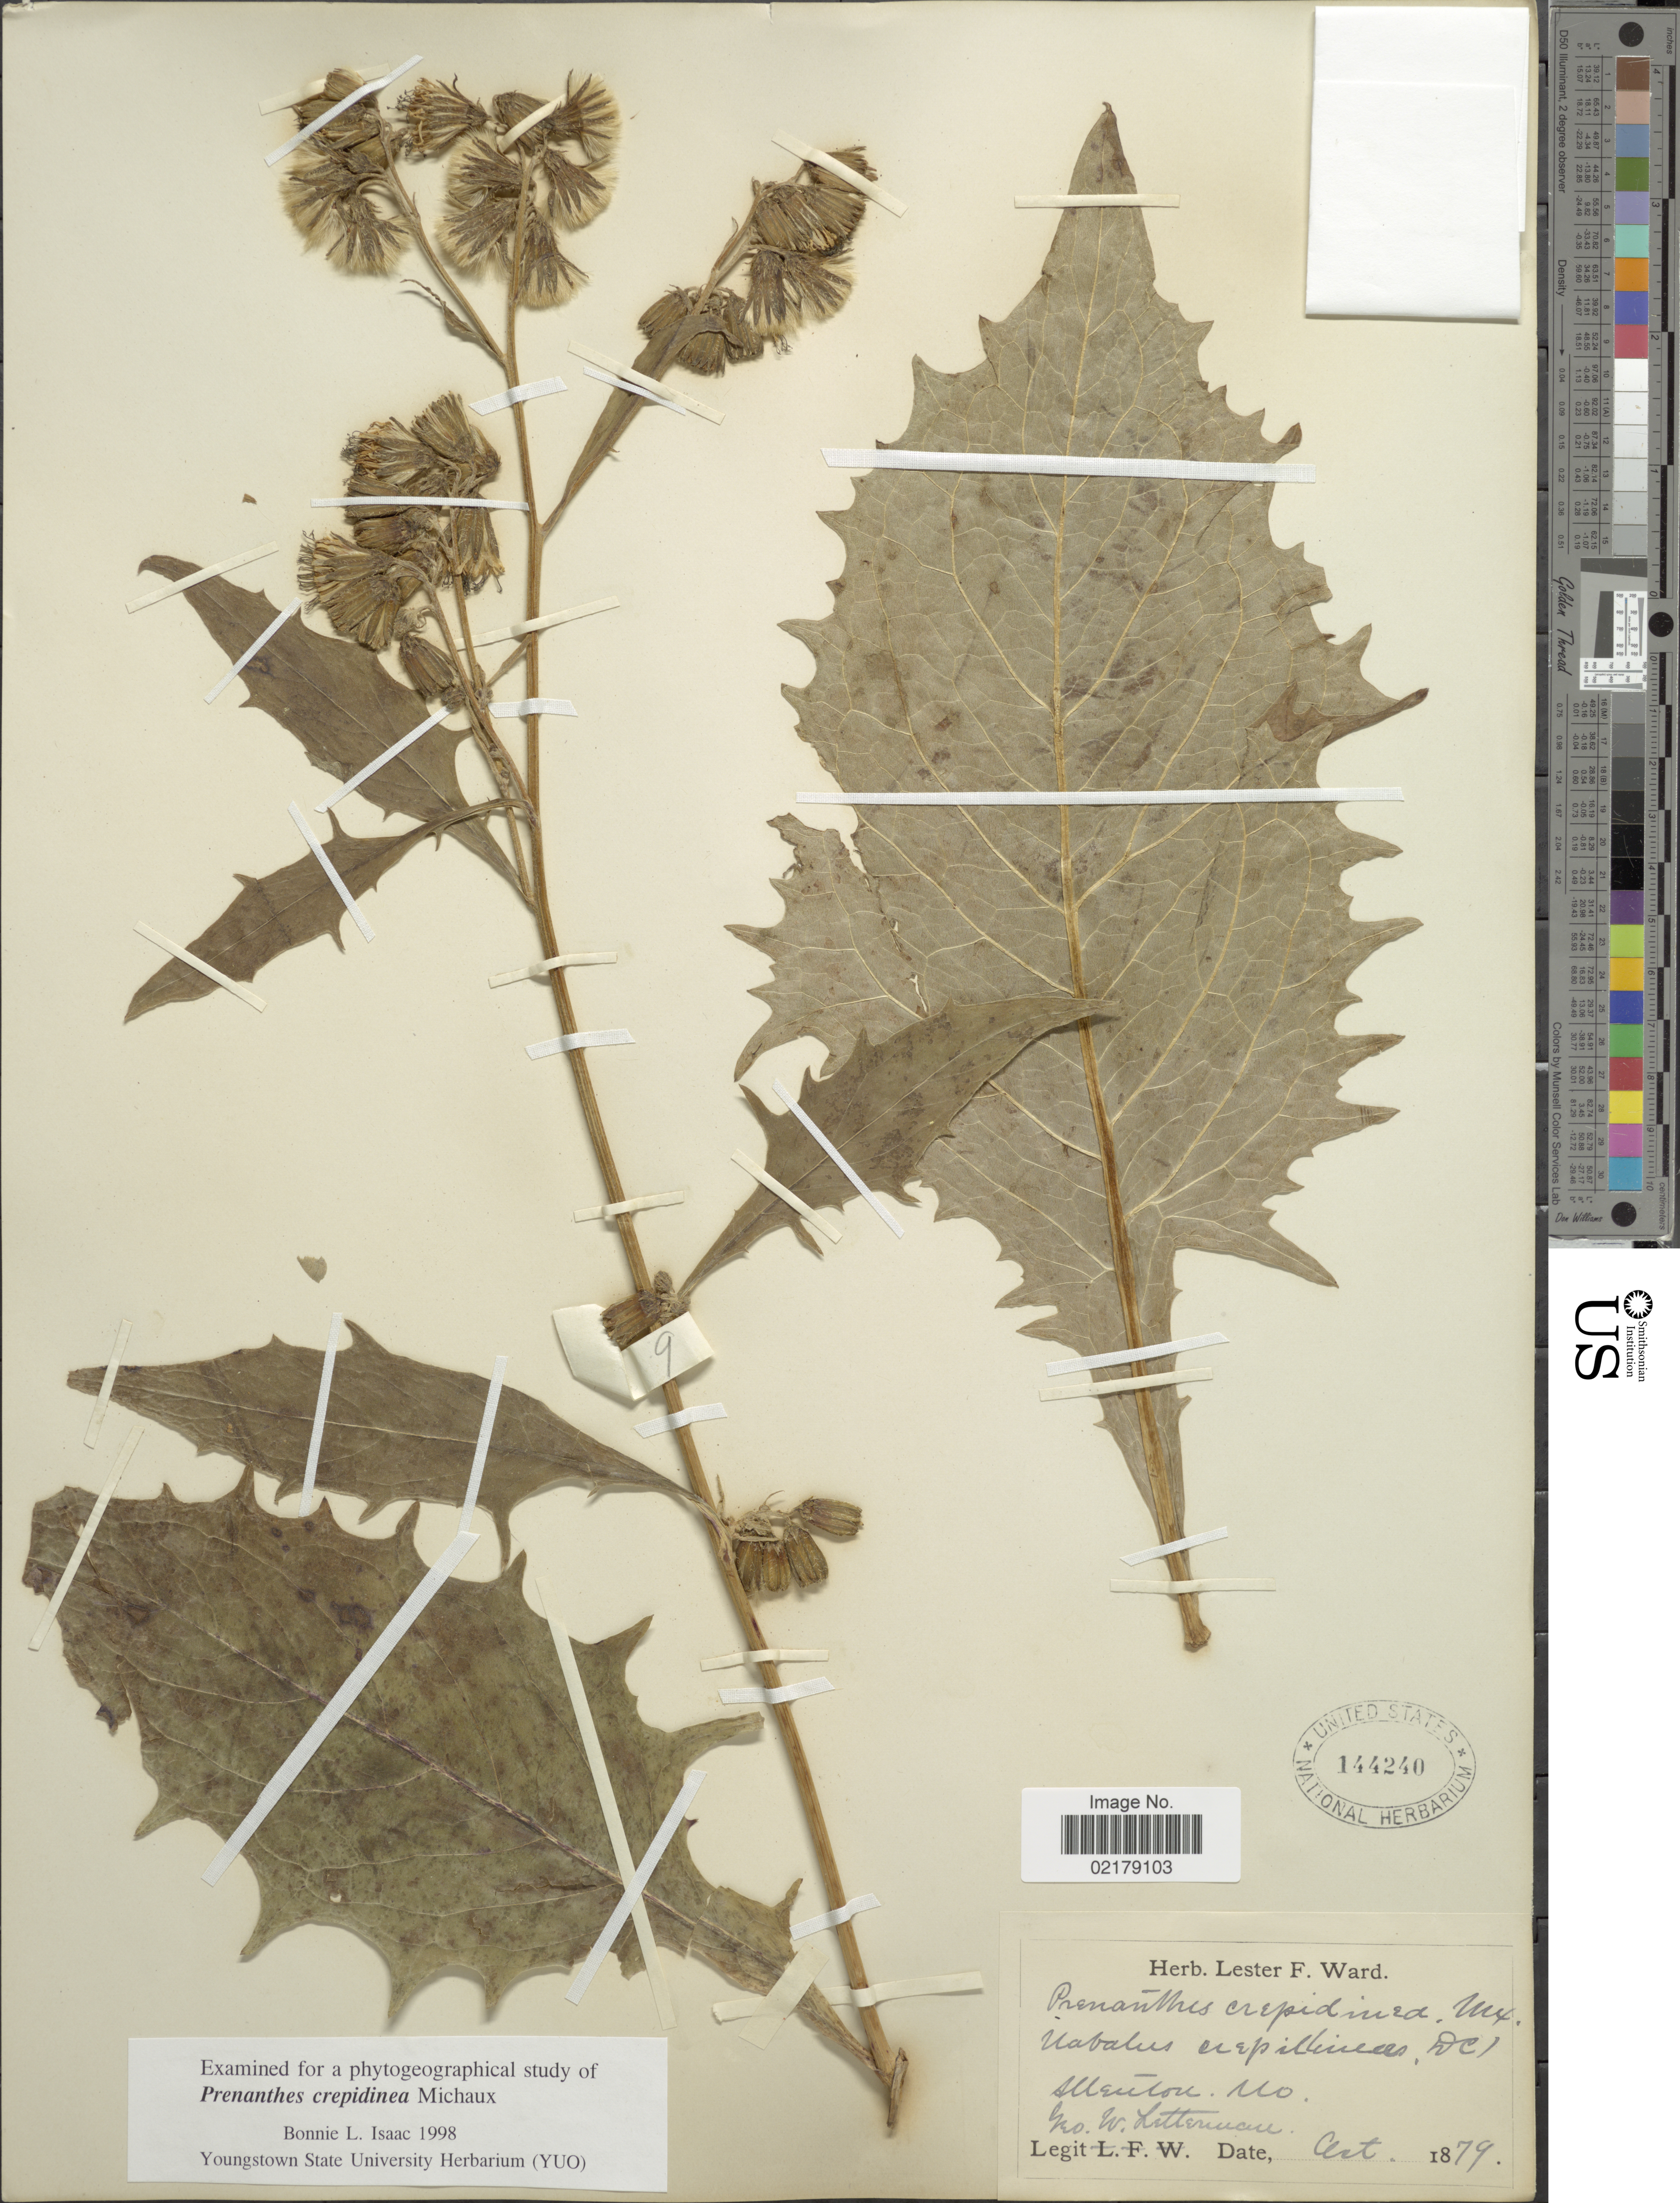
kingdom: Plantae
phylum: Tracheophyta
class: Magnoliopsida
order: Asterales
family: Asteraceae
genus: Prenanthes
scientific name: Prenanthes crepidinea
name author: Michx.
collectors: G. W. Letterman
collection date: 1879-10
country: United States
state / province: Missouri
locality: Allenton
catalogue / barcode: US 144240